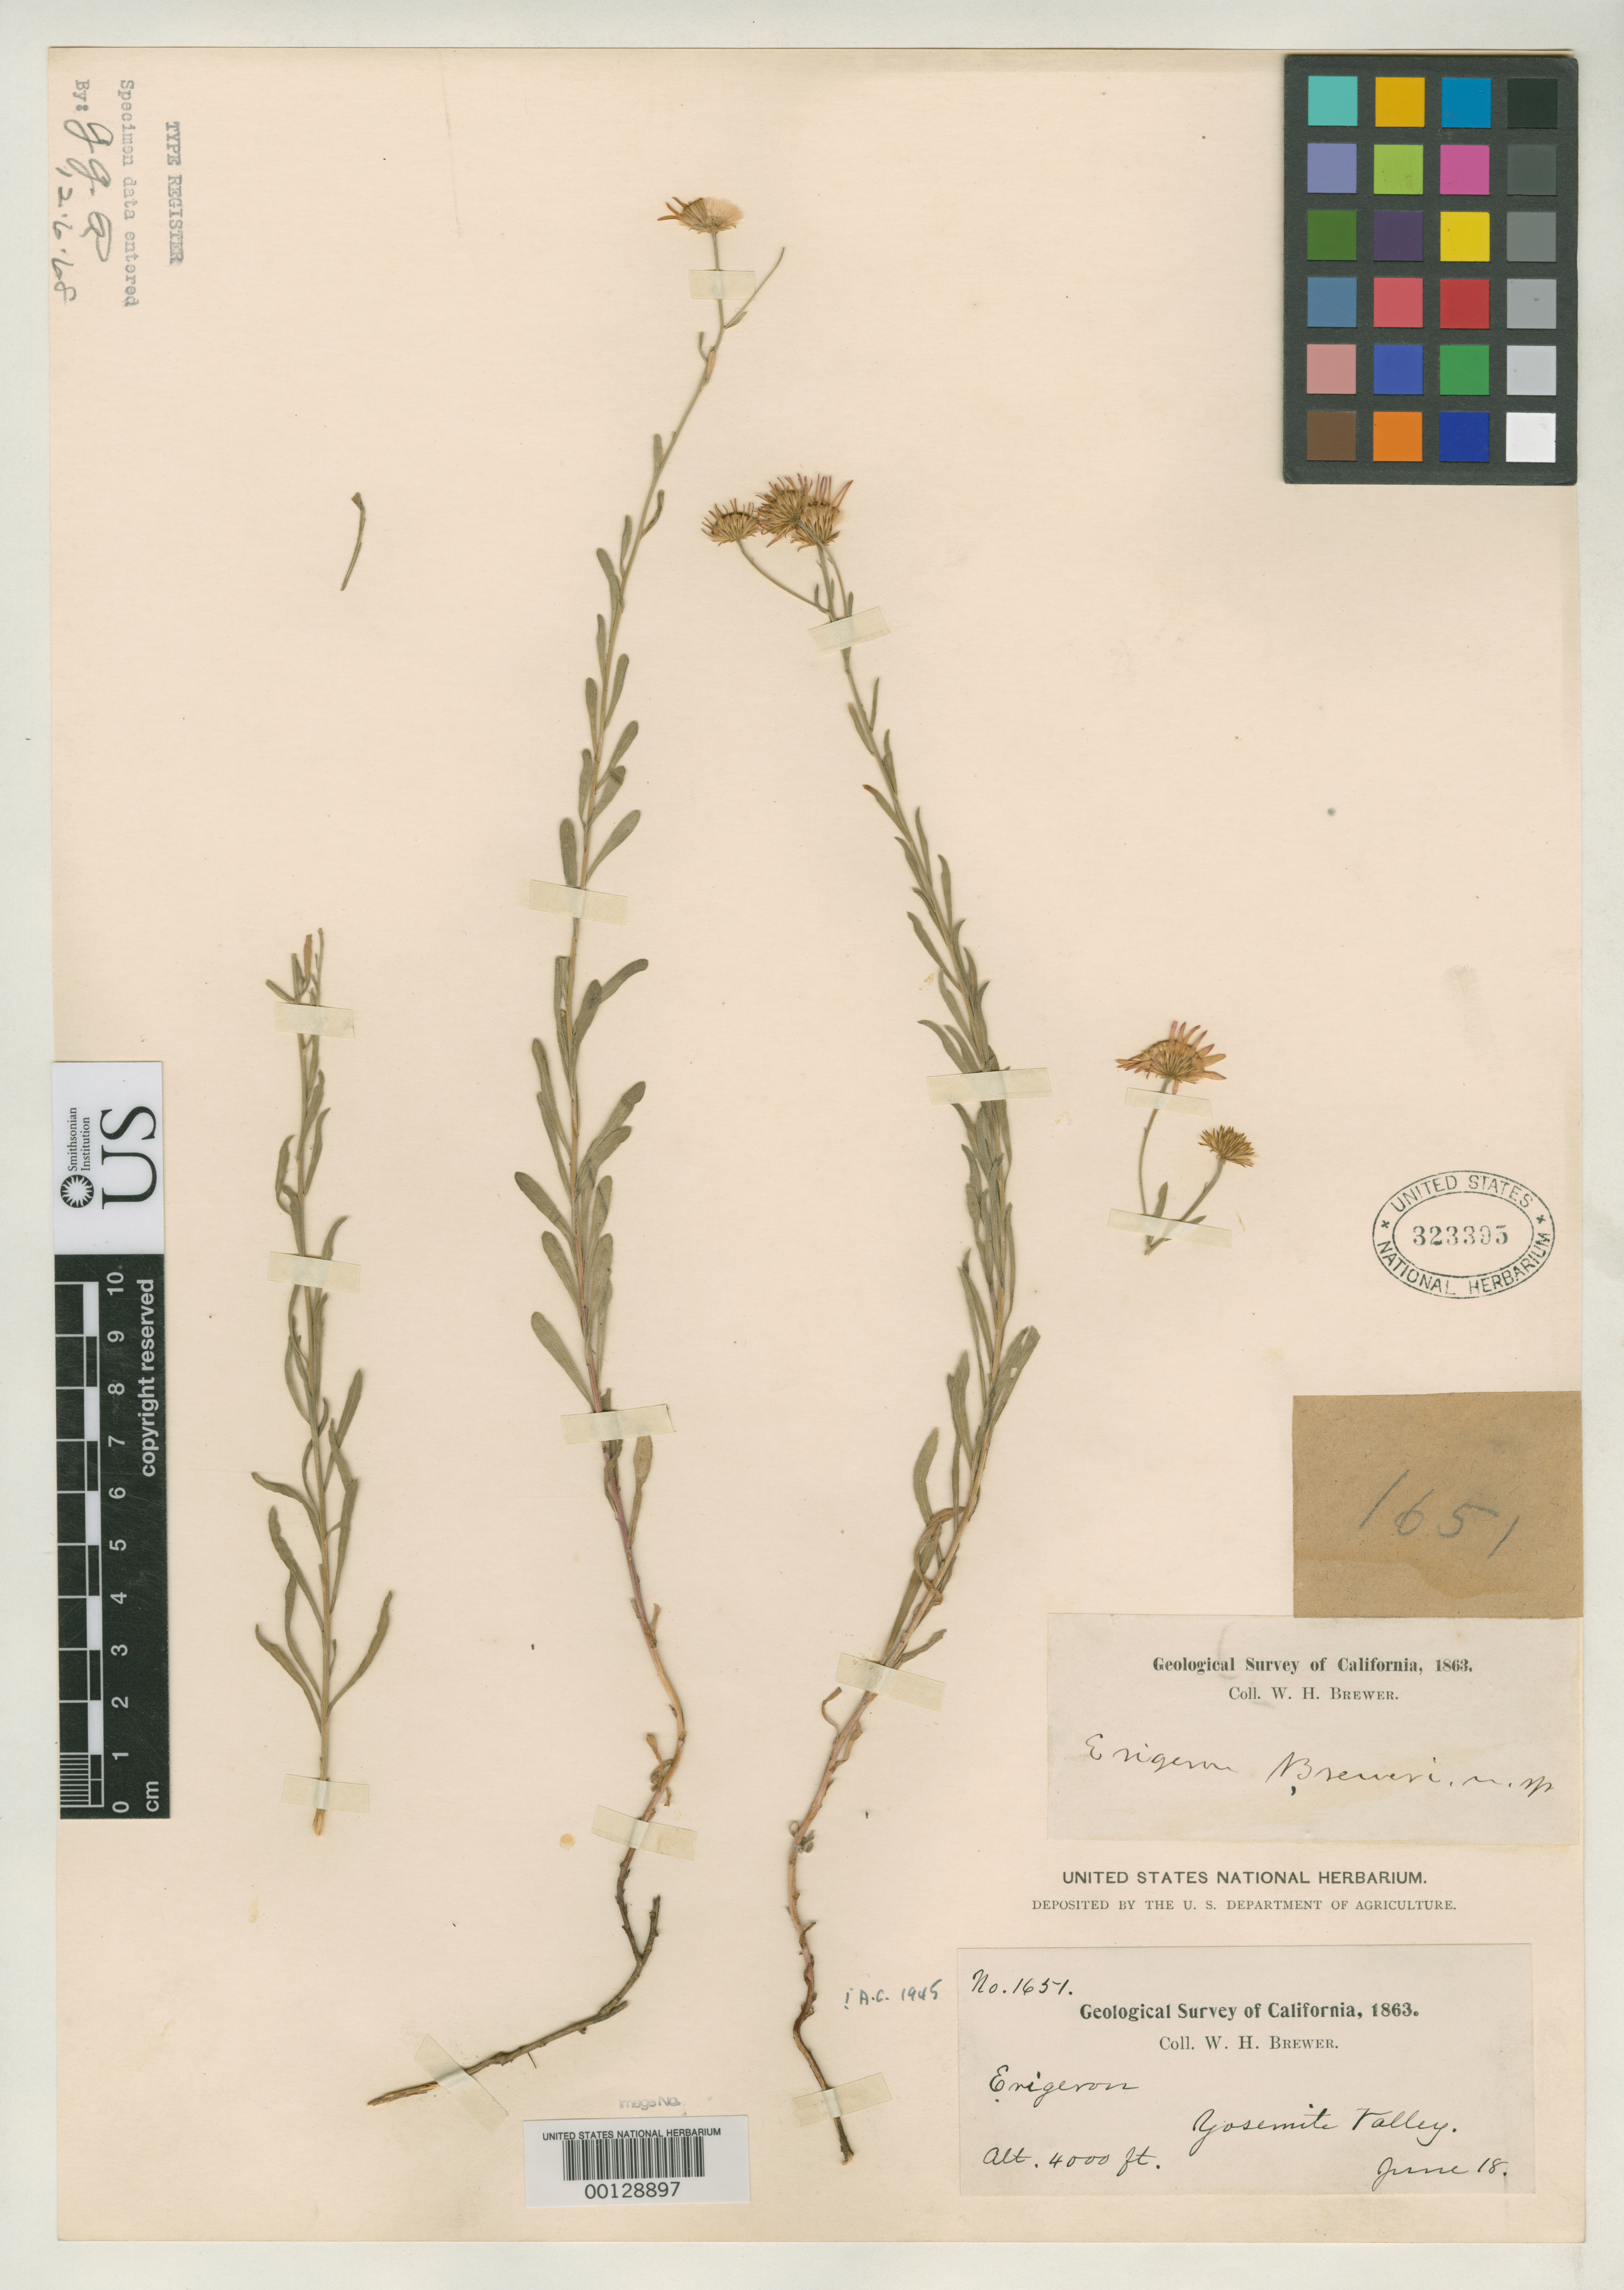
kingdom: Plantae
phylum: Tracheophyta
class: Magnoliopsida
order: Asterales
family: Asteraceae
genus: Erigeron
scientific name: Erigeron breweri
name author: A. Gray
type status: Isosyntype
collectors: W. H. Brewer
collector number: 1651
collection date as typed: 18 Jun 1863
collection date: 1863-06-18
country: United States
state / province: California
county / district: Mariposa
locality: Yosemite Valley.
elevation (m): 1219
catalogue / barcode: US 323395